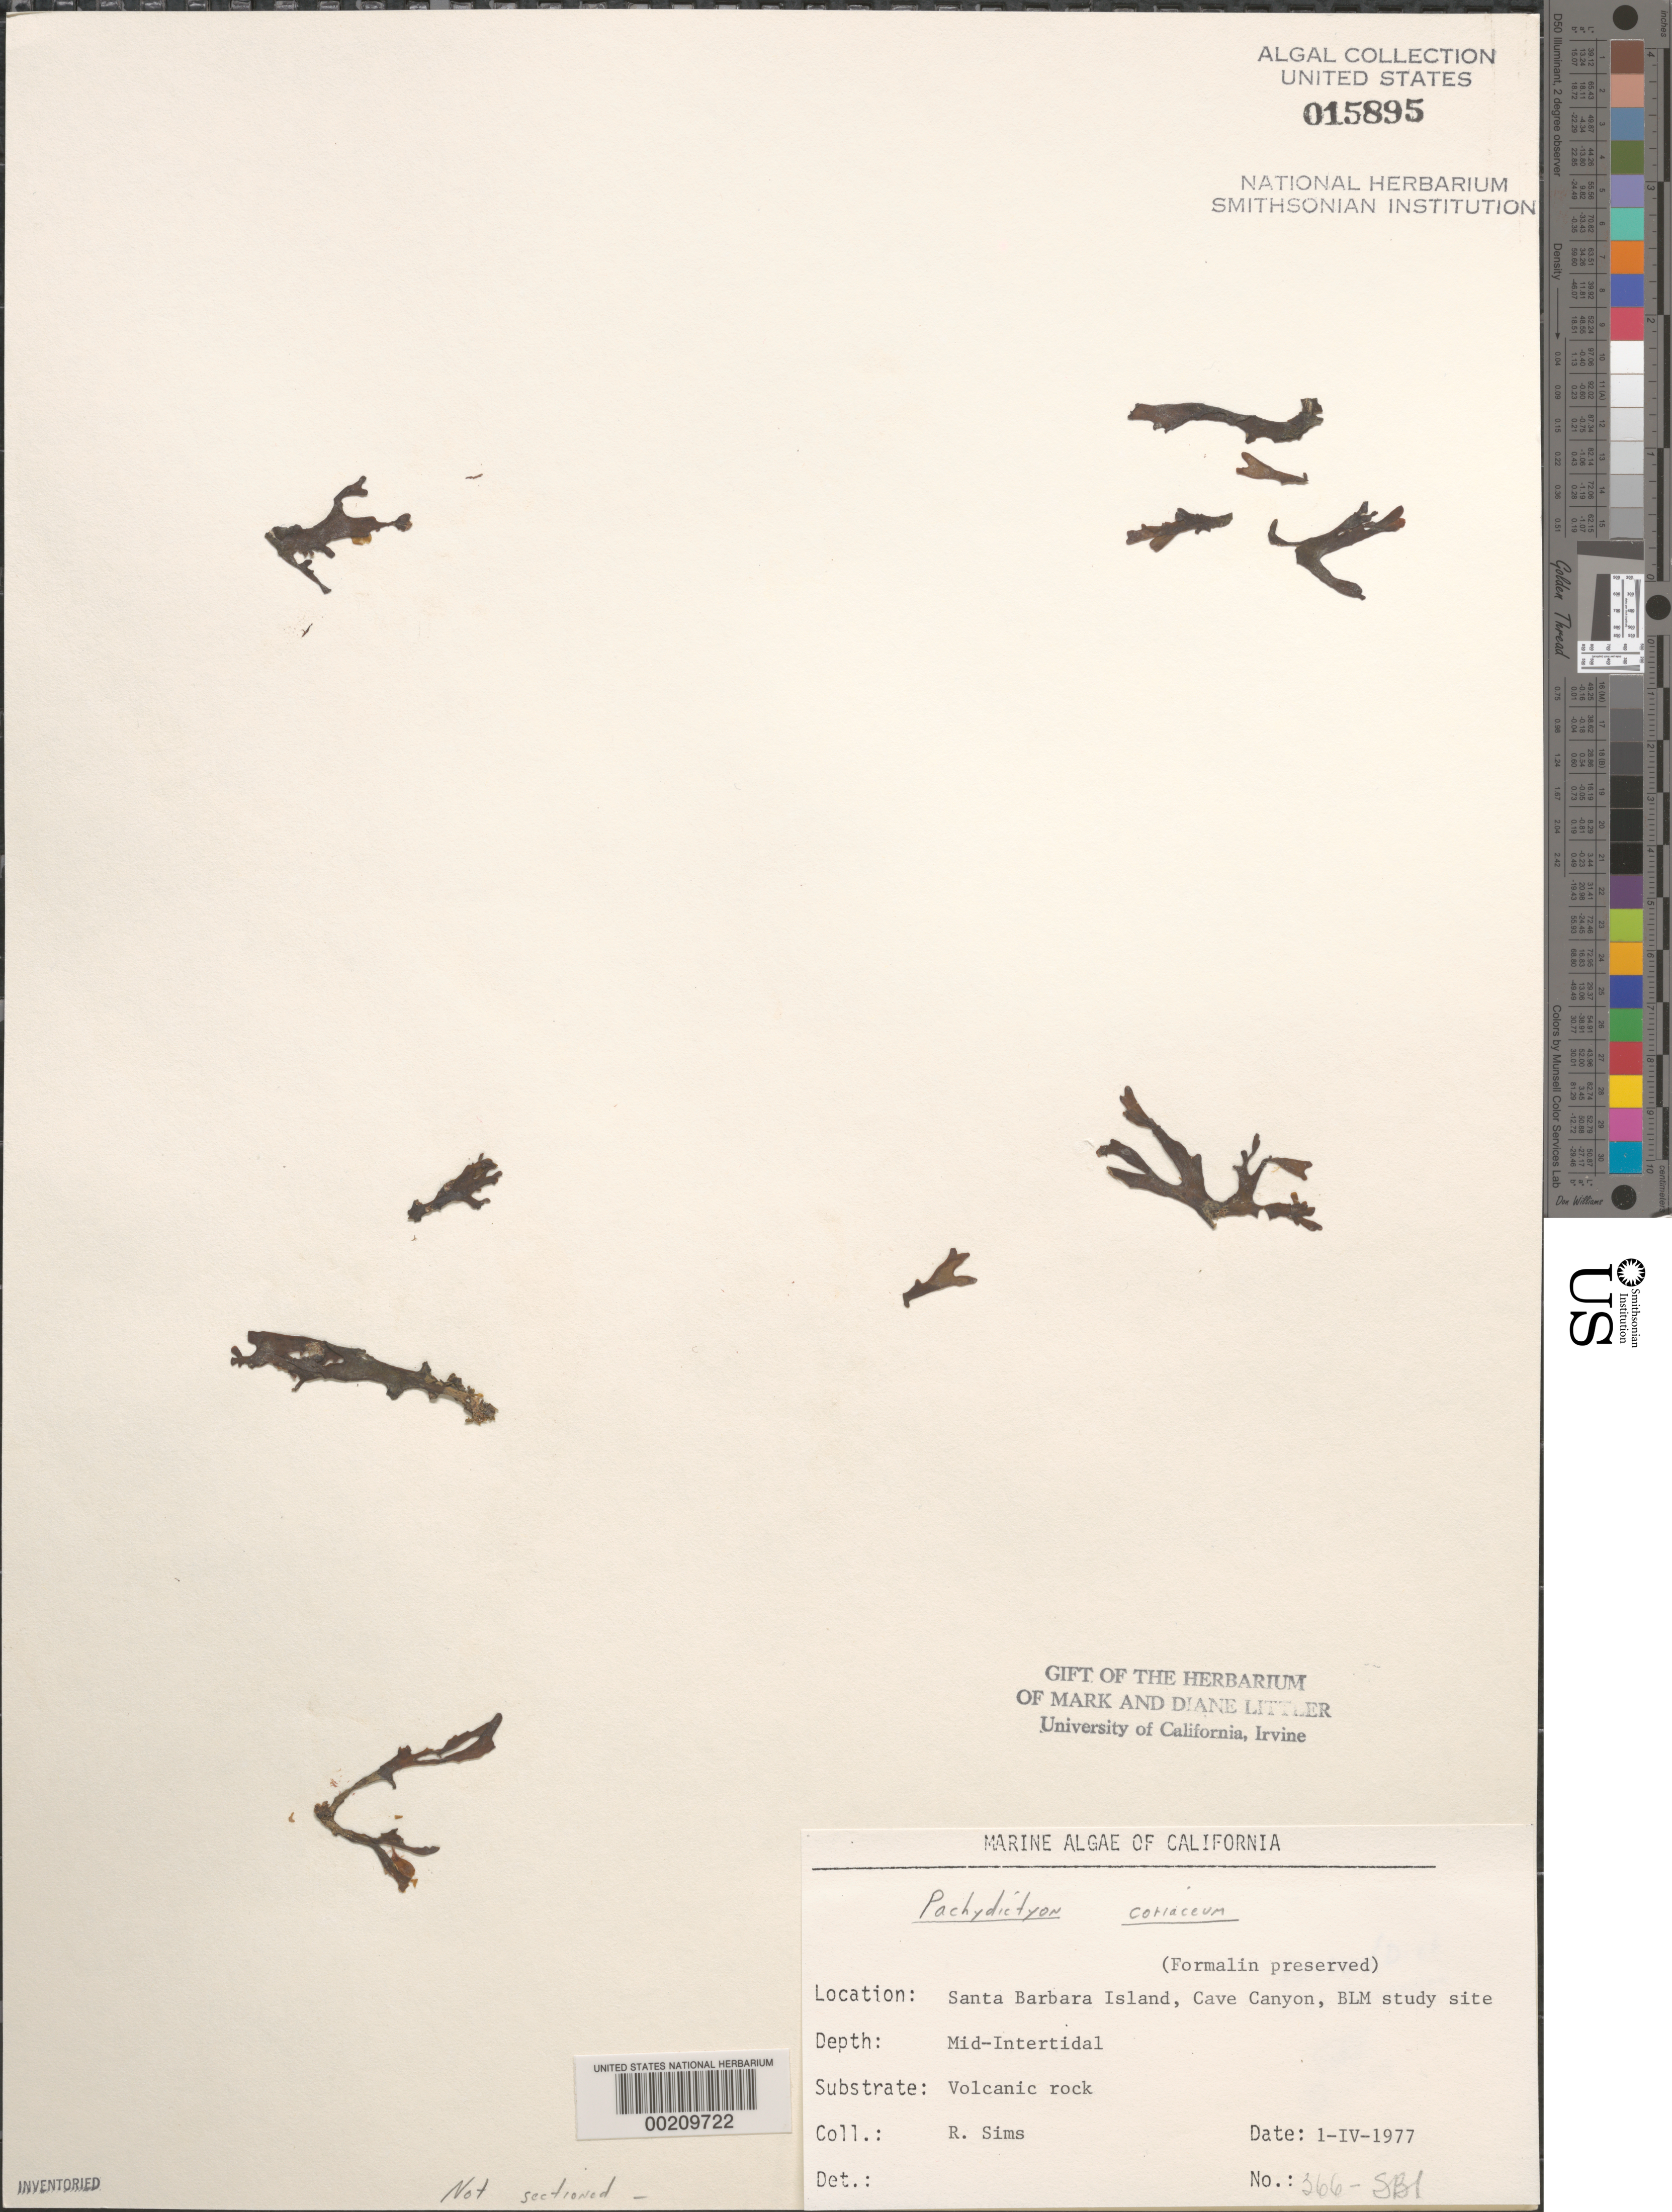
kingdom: Chromista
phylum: Ochrophyta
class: Phaeophyceae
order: Dictyotales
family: Dictyotaceae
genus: Pachydictyon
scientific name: Pachydictyon coriaceum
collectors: R. H. Sims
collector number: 366-sbi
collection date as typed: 01 Apr 1977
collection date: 1977-04-01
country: United States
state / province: California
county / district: Santa Barbara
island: Santa Barbara Island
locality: Cave Canyon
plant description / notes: BLM-SOCALBIGHT Rocky Intertidal Survey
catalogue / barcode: US 15895